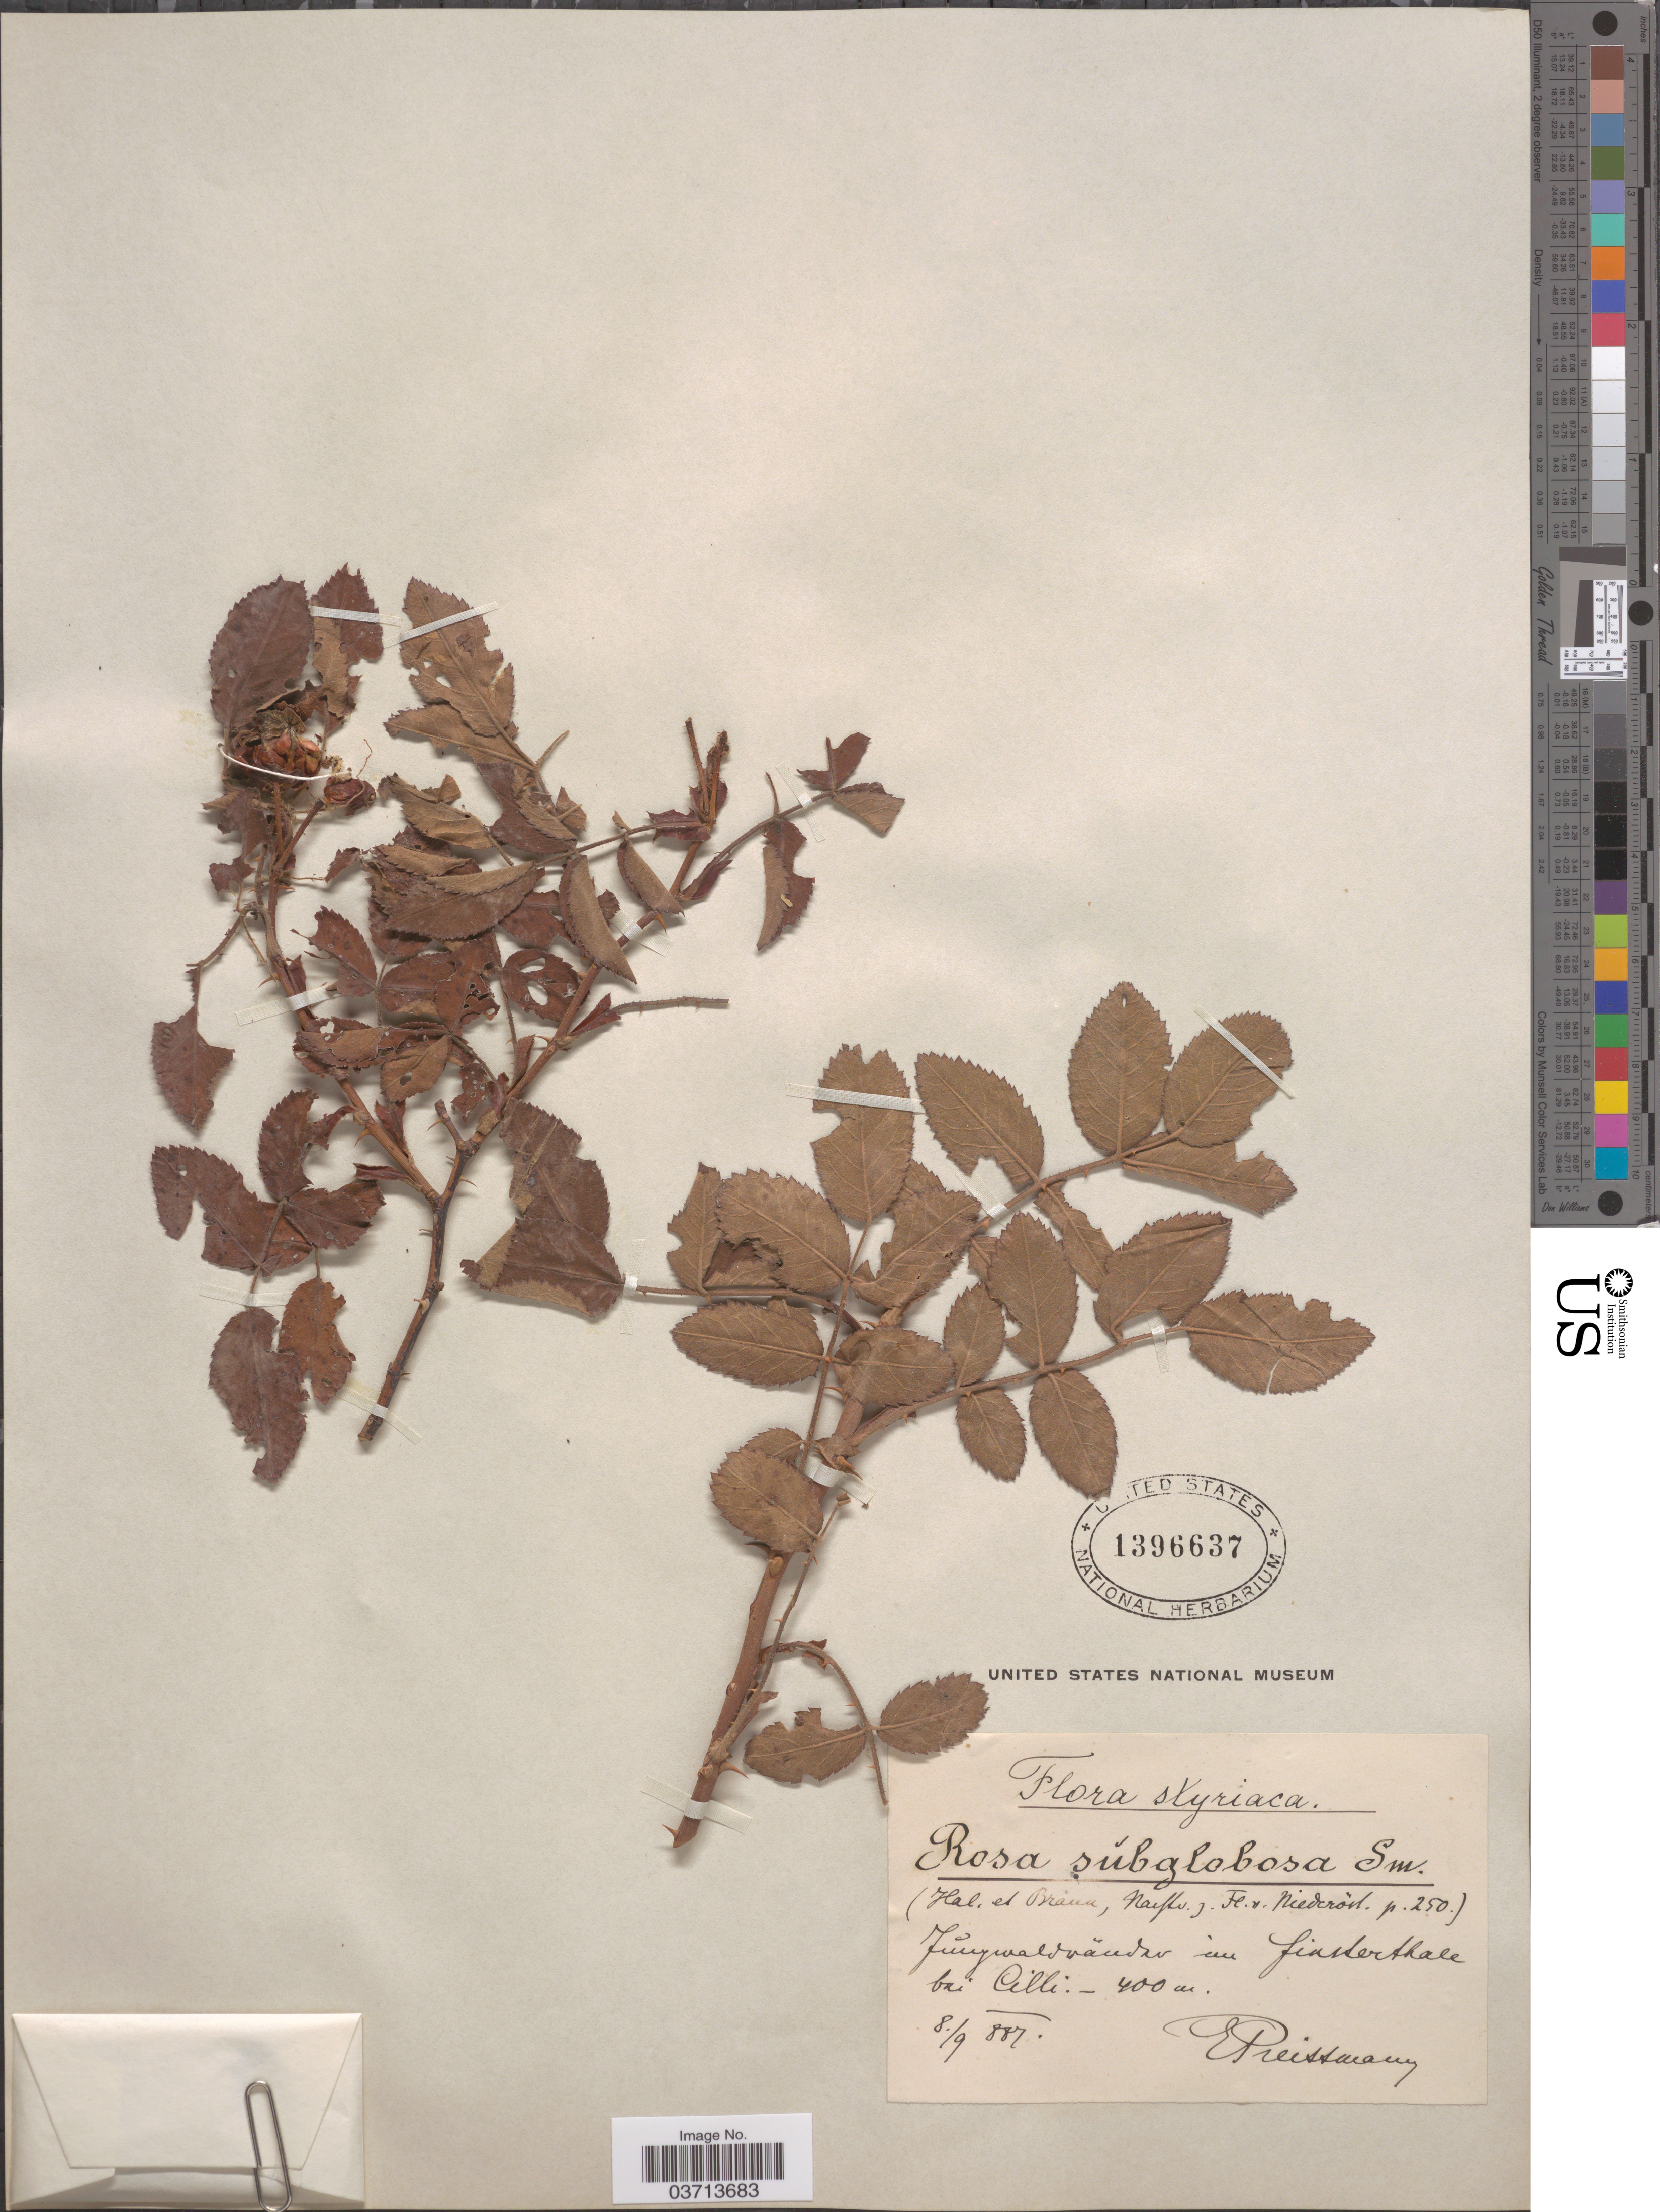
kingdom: Plantae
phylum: Tracheophyta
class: Magnoliopsida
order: Rosales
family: Rosaceae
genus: Rosa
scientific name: Rosa subglobosa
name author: Sm.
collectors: E. Preissmann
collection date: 1887-09-08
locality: Styriaca. [illegible text] im Finsterthale bei Cilli.[interpreted]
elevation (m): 400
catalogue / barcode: US 1396637